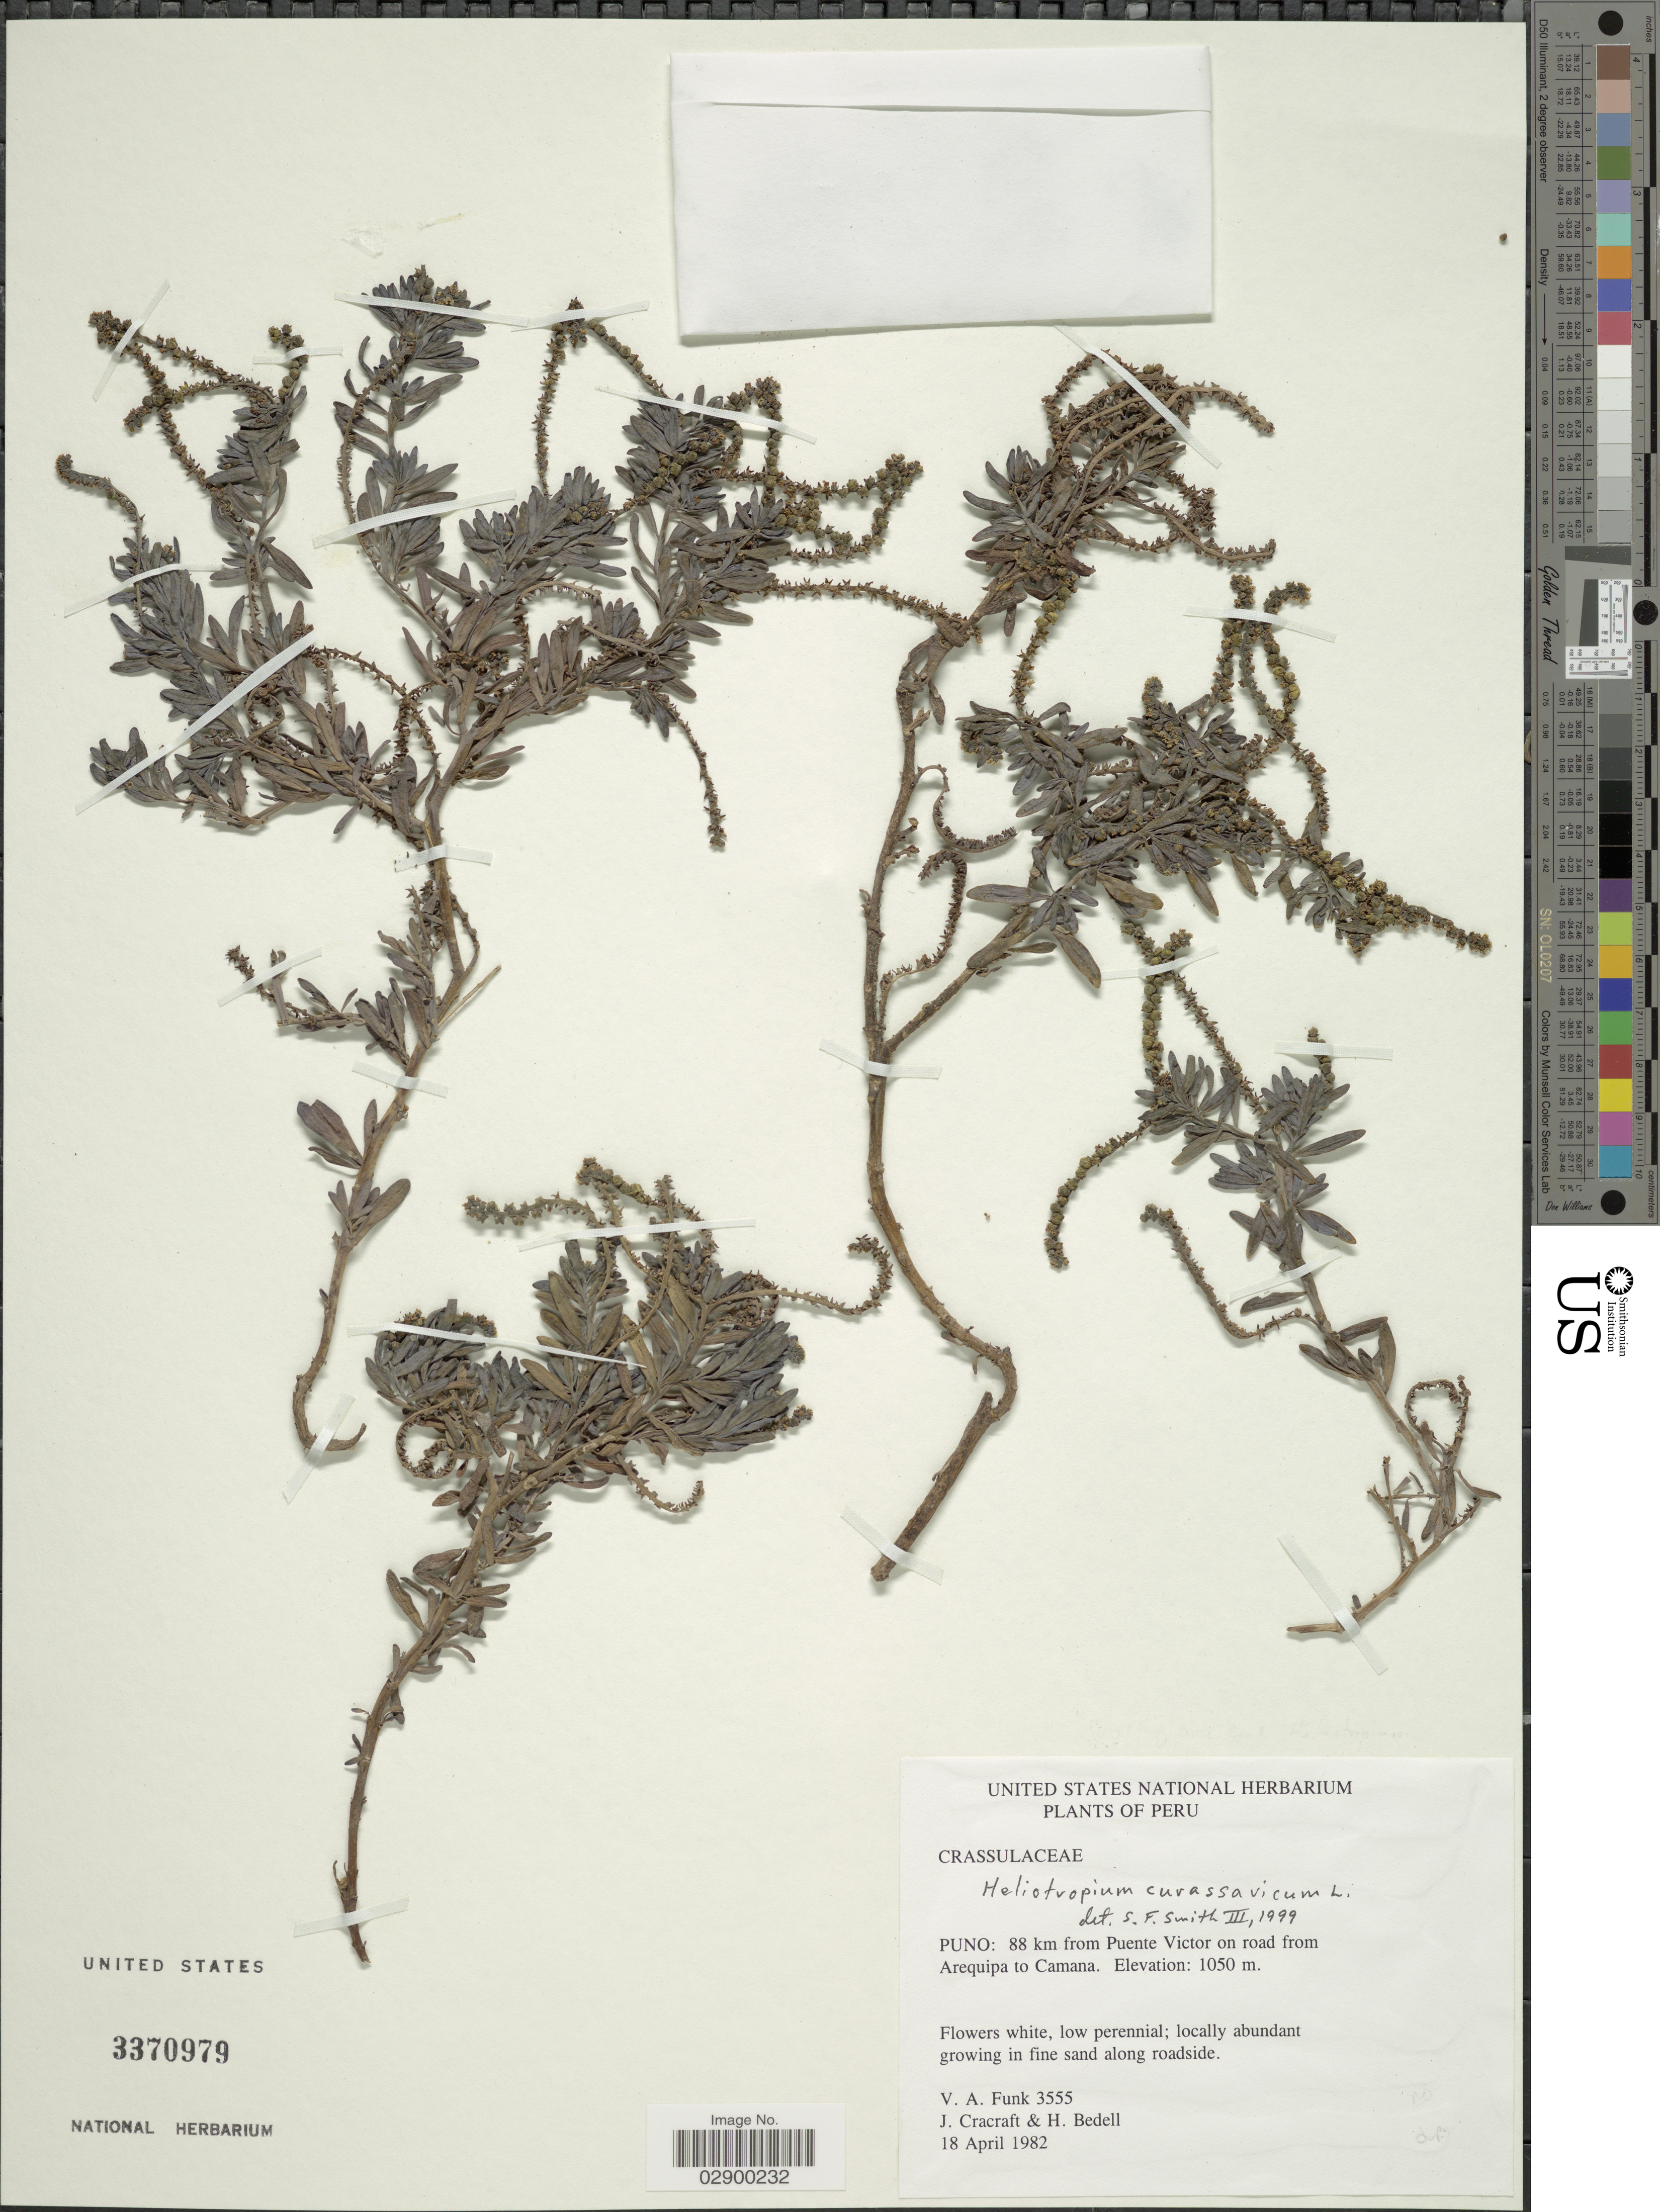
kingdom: Plantae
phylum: Tracheophyta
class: Magnoliopsida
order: Boraginales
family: Heliotropiaceae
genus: Heliotropium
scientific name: Heliotropium curassavicum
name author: L.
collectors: V. Funk, J. L. Cracraft & H. Bedell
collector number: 3555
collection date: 1982-04-18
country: Peru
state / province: Puno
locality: Puno: 88 km from Puente Victor on road from Arequipa to Camana.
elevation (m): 1050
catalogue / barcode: US 3370979